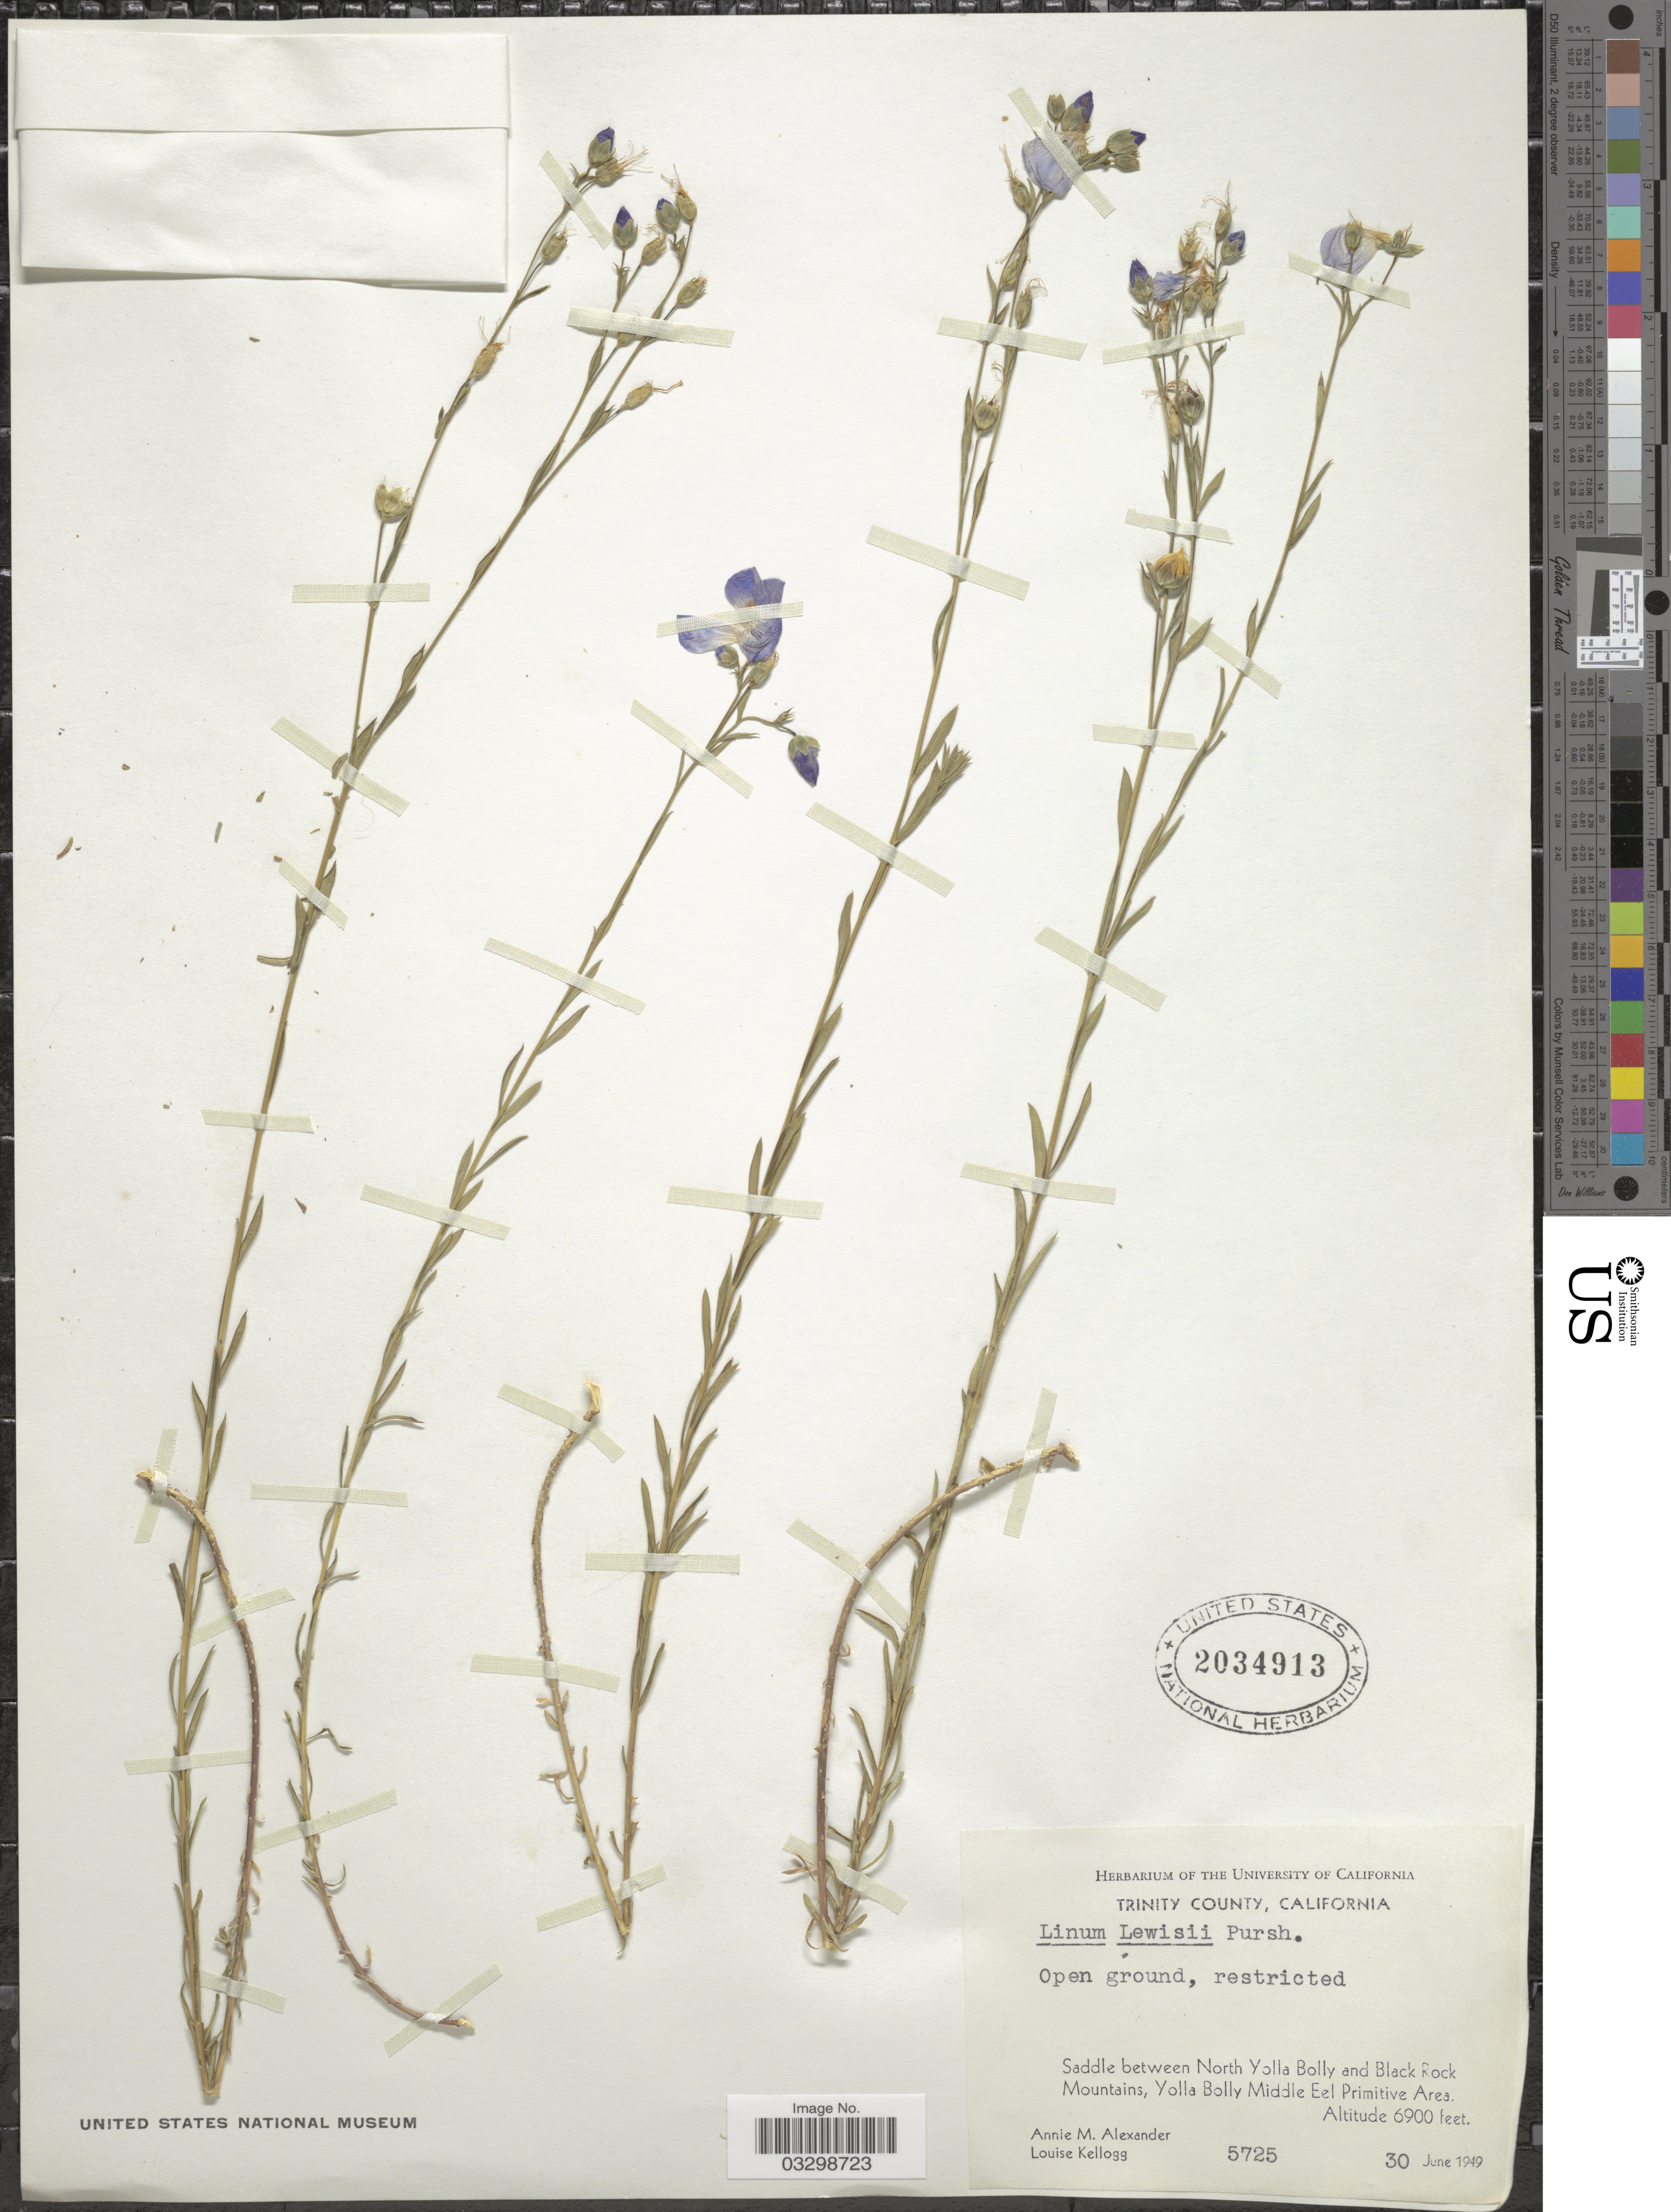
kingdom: Plantae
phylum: Tracheophyta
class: Magnoliopsida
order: Malpighiales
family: Linaceae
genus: Linum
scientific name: Linum lewisii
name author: Pursh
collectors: A. M. Alexander & L. Kellogg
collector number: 5725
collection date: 1949-06-30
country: United States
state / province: California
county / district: Trinity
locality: Trinity County. Saddle between North Yolla Bolly and Black Rock Mountains, Yolla Bolly Middle Eel Primitive Area.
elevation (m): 2103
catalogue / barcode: US 2034913